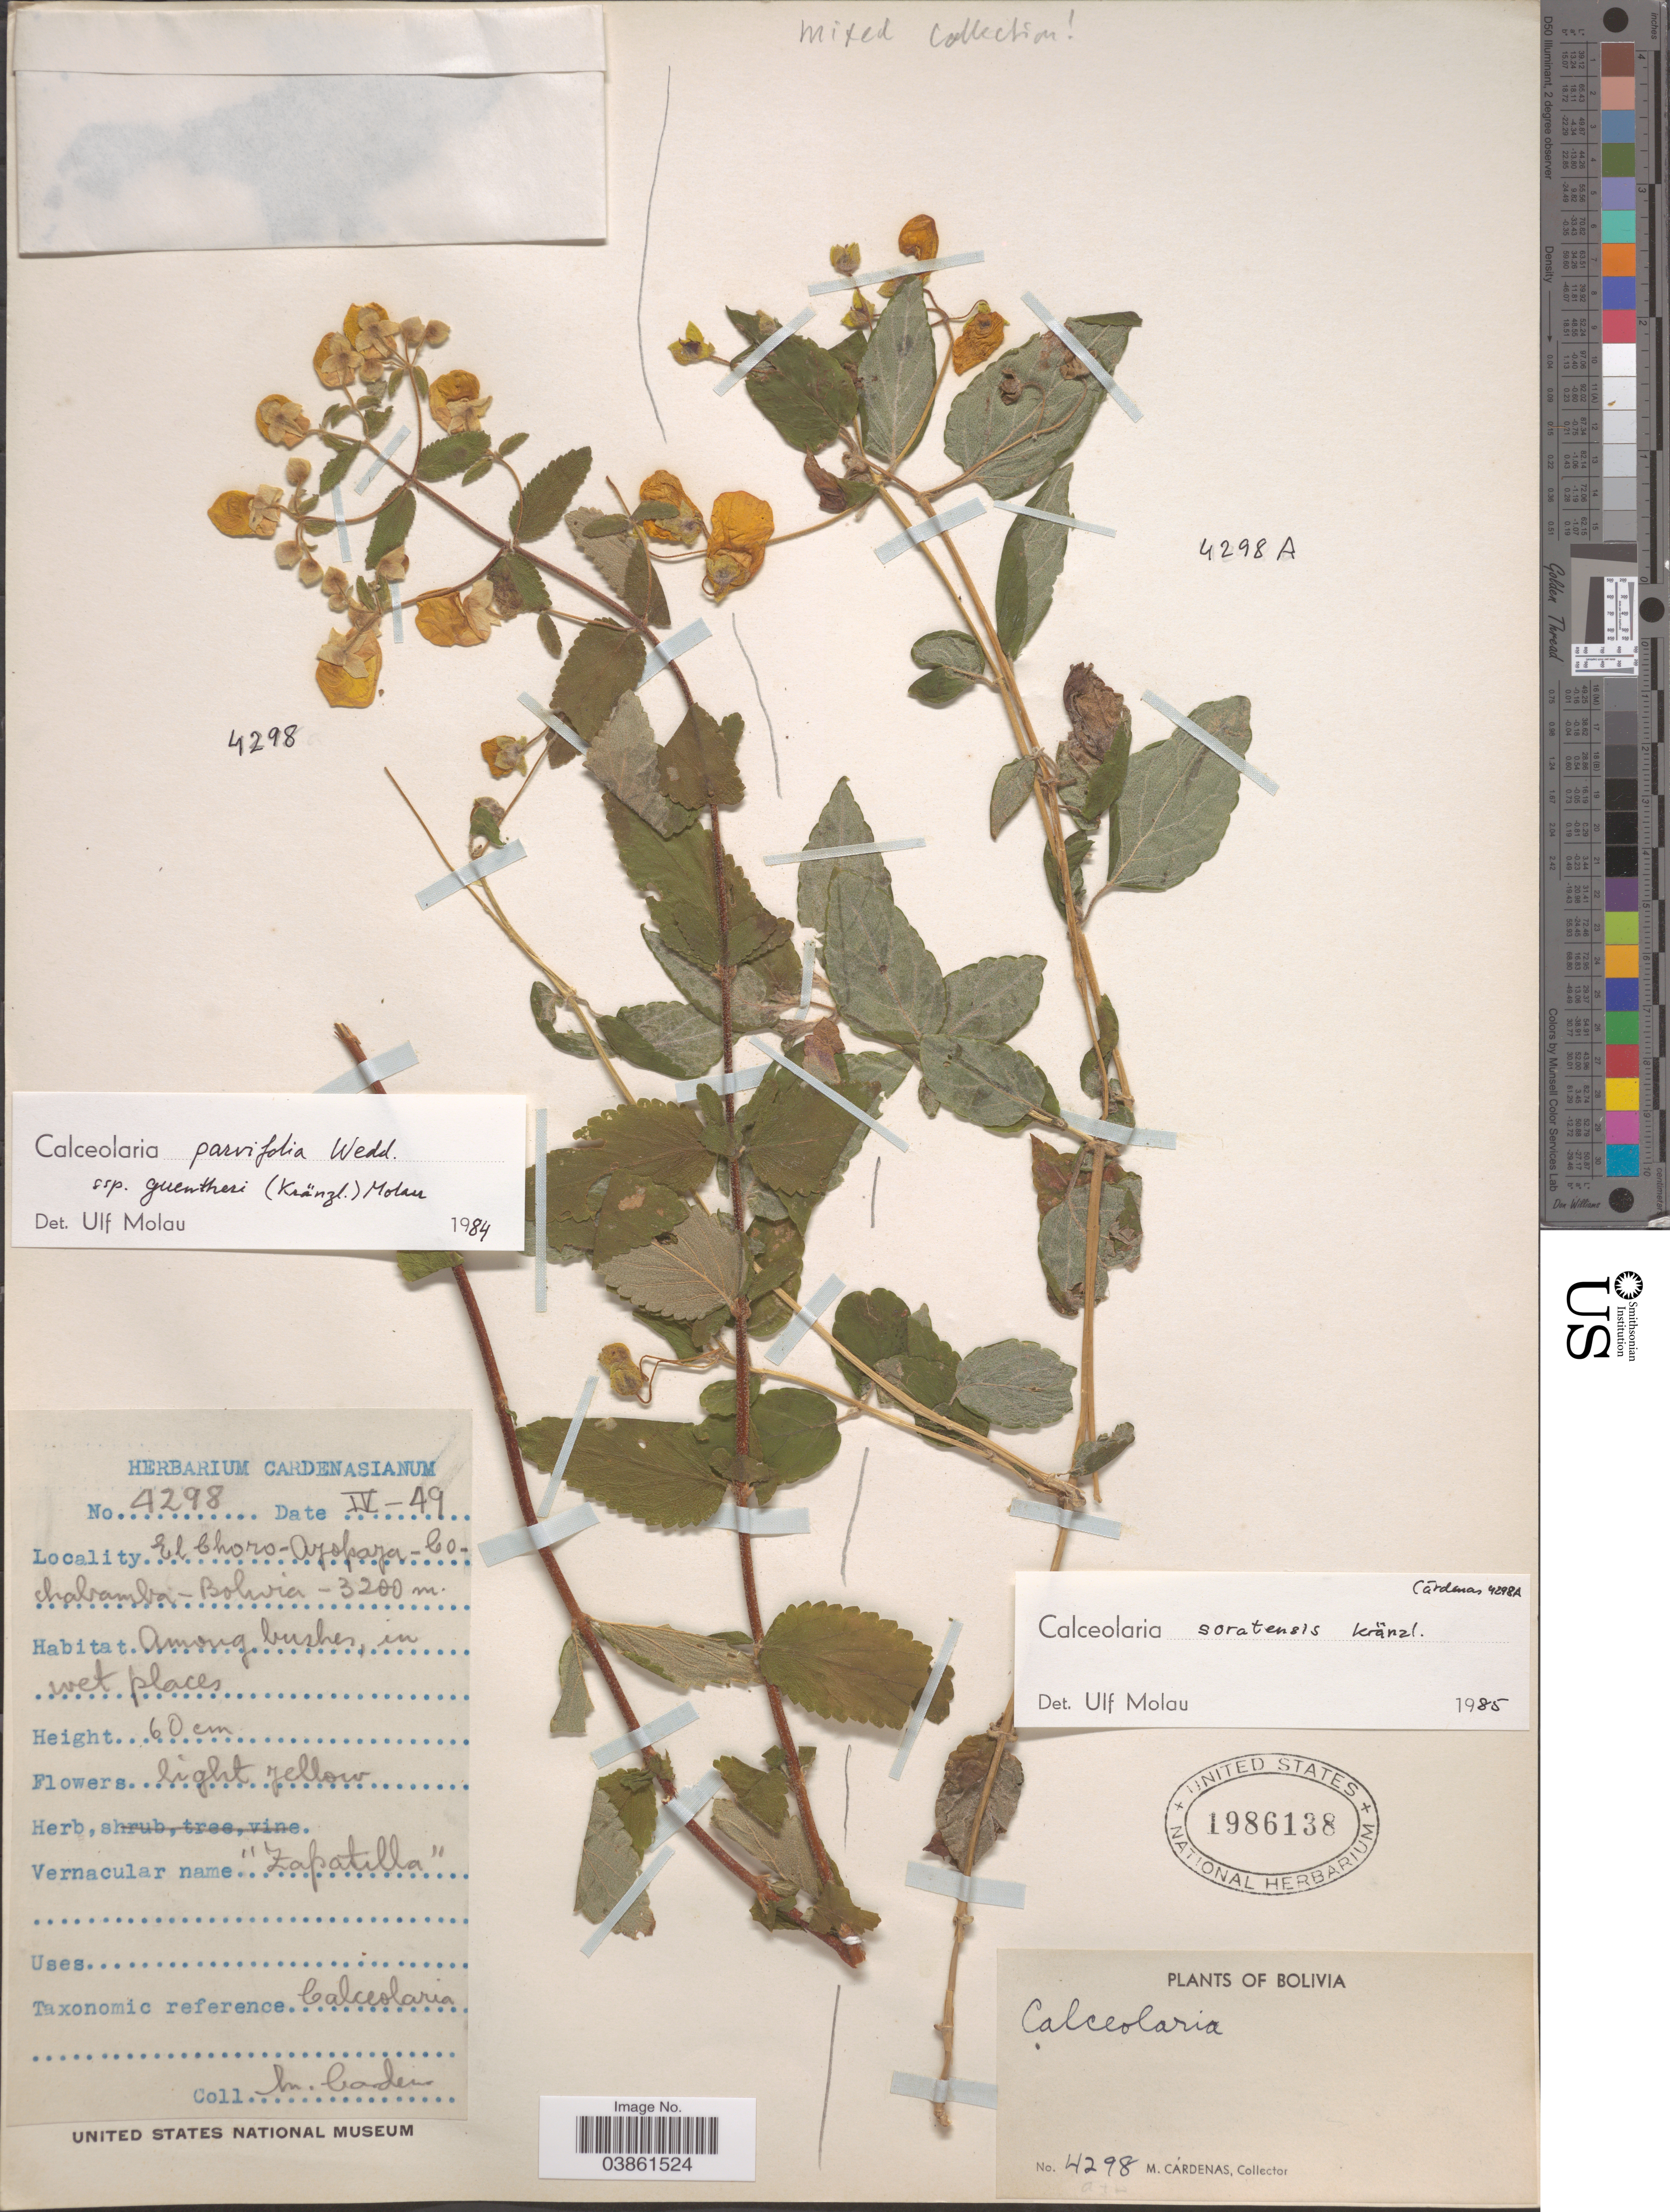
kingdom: Plantae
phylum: Tracheophyta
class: Magnoliopsida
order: Lamiales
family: Calceolariaceae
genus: Calceolaria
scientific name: Calceolaria soratensis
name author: Kraenzl.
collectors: M. Cárdenas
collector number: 4298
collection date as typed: Transcribed d/m/y: /4/49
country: Bolivia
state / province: Cochabamba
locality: El Choro - Ayopaya.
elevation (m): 3200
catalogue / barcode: US 1986138